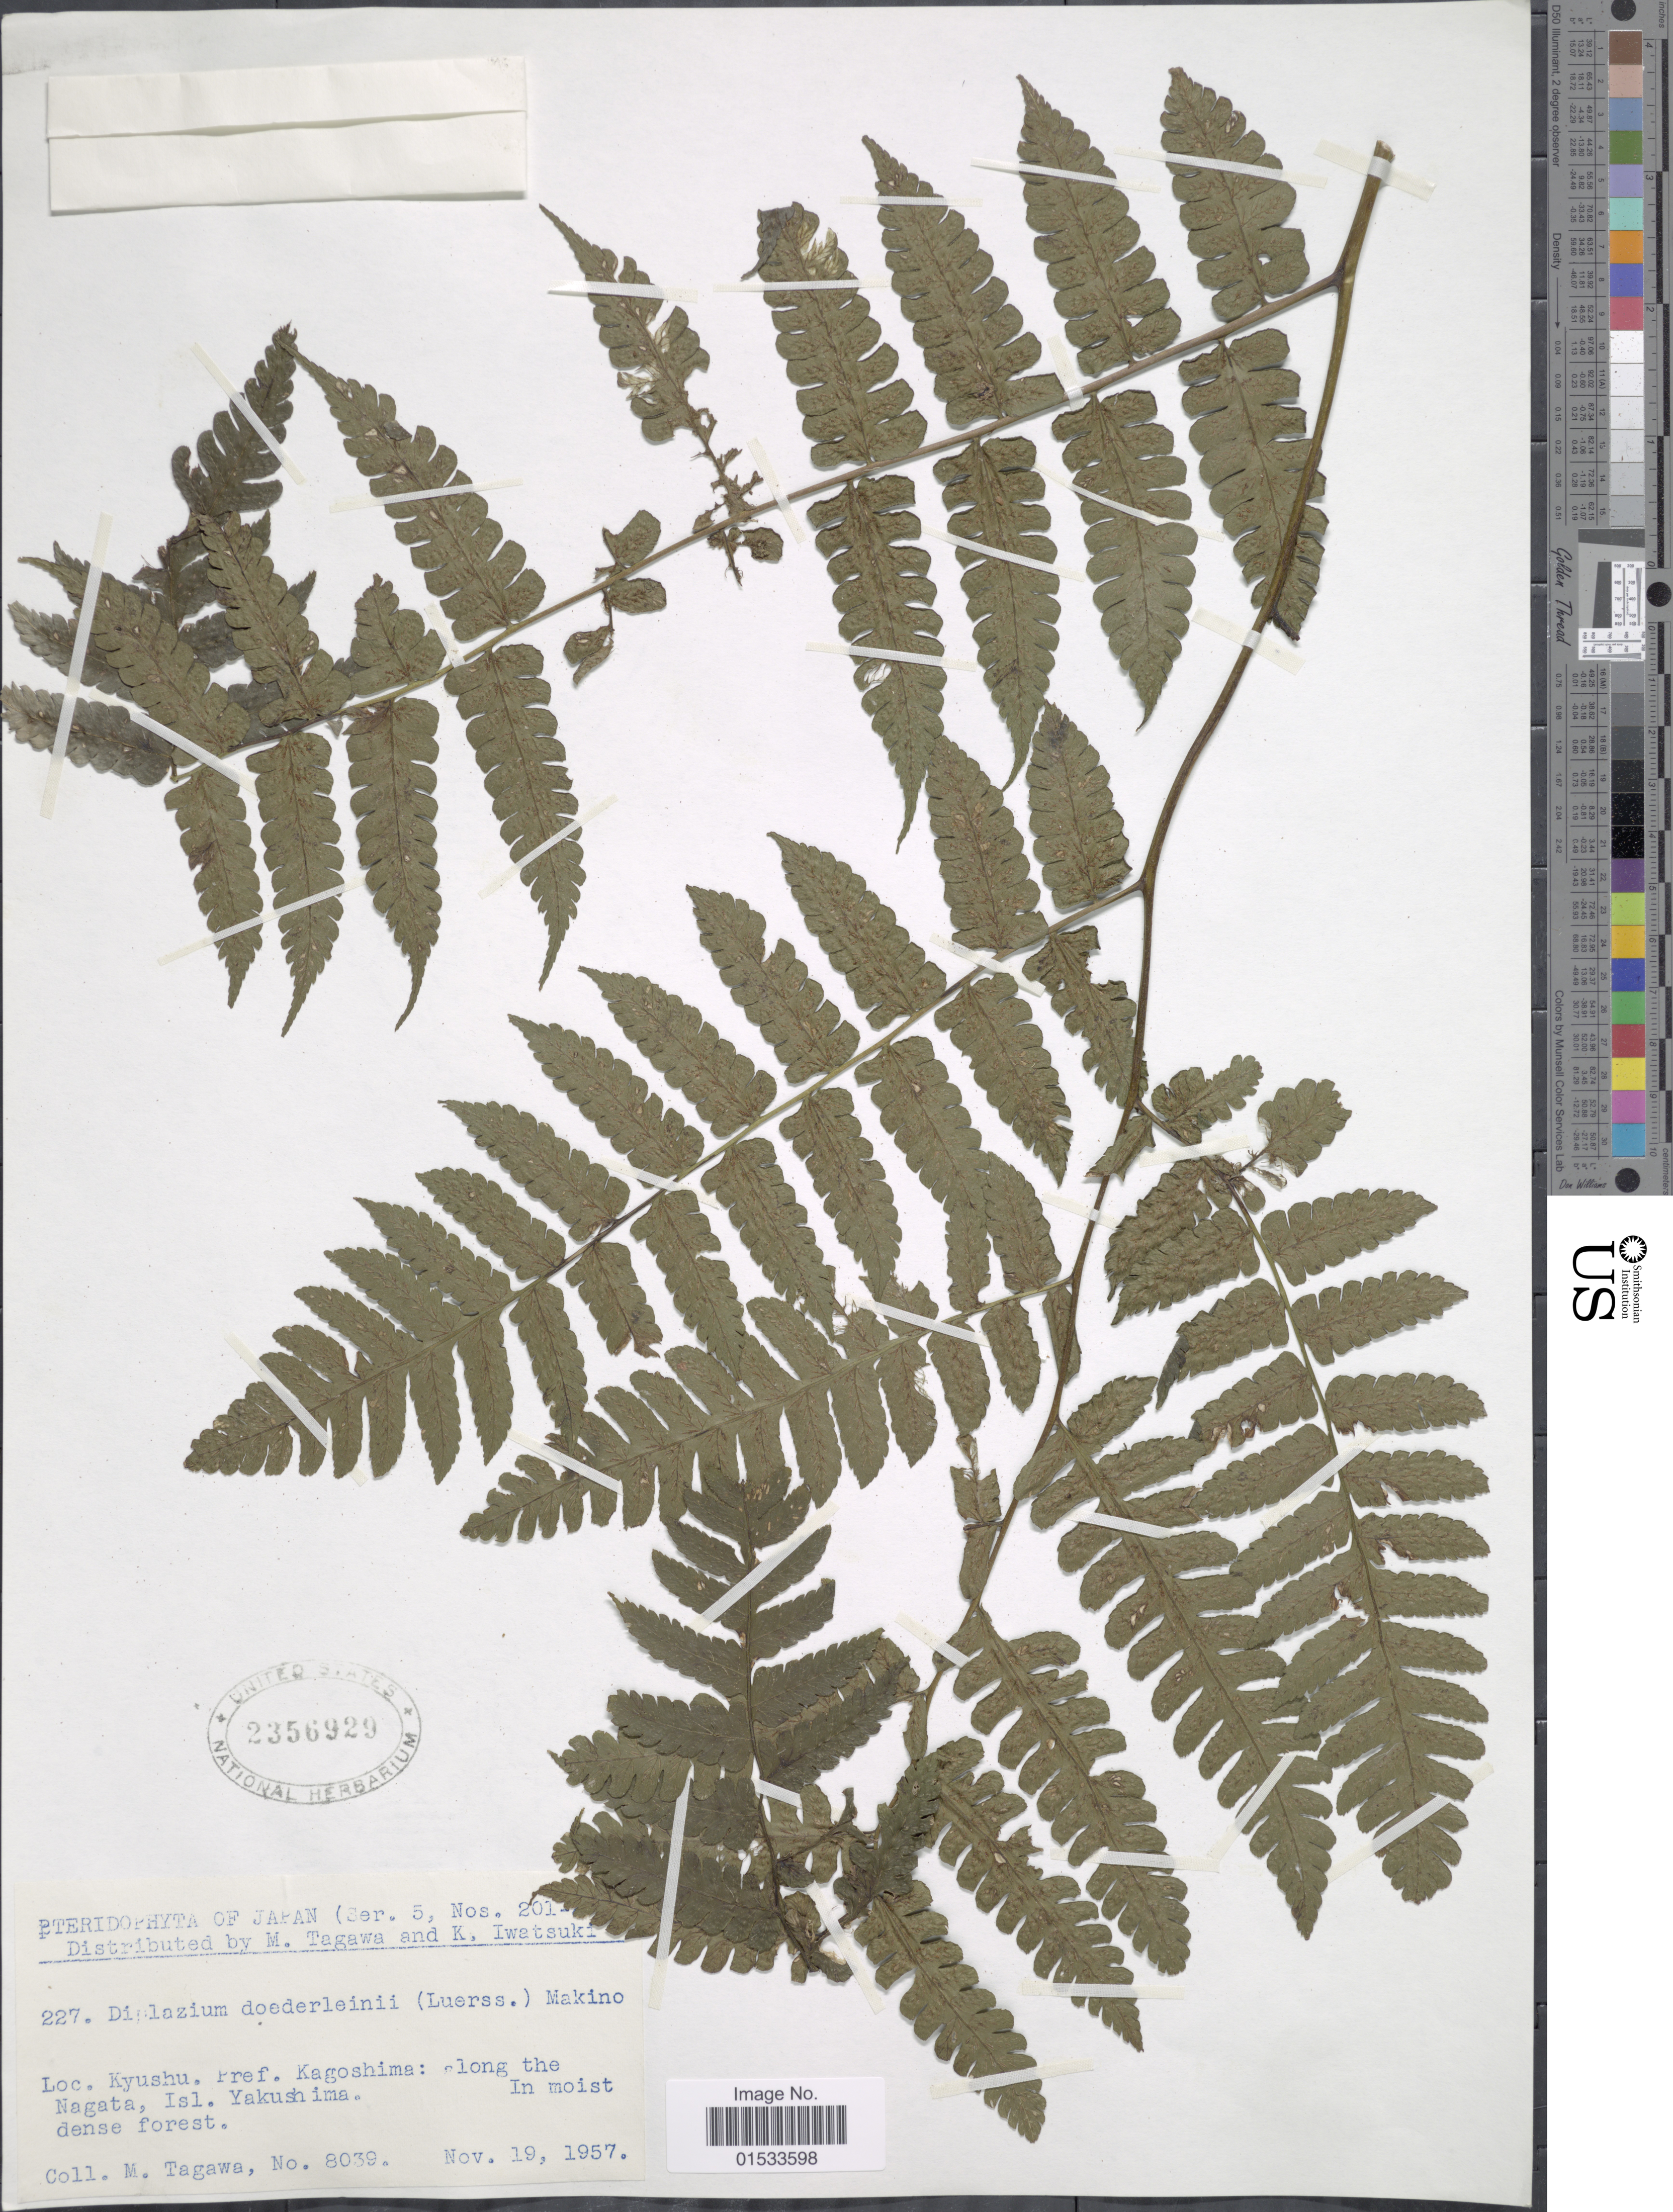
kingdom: Plantae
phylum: Tracheophyta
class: Polypodiopsida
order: Polypodiales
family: Athyriaceae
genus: Diplazium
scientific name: Diplazium doederleinii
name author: (Luerss.) Makino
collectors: M. Tagawa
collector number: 8039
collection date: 1957-11-19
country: Japan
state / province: Kagosima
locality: Kyushu. along the Nagata, Isl. Yakushima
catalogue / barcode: US 2356929